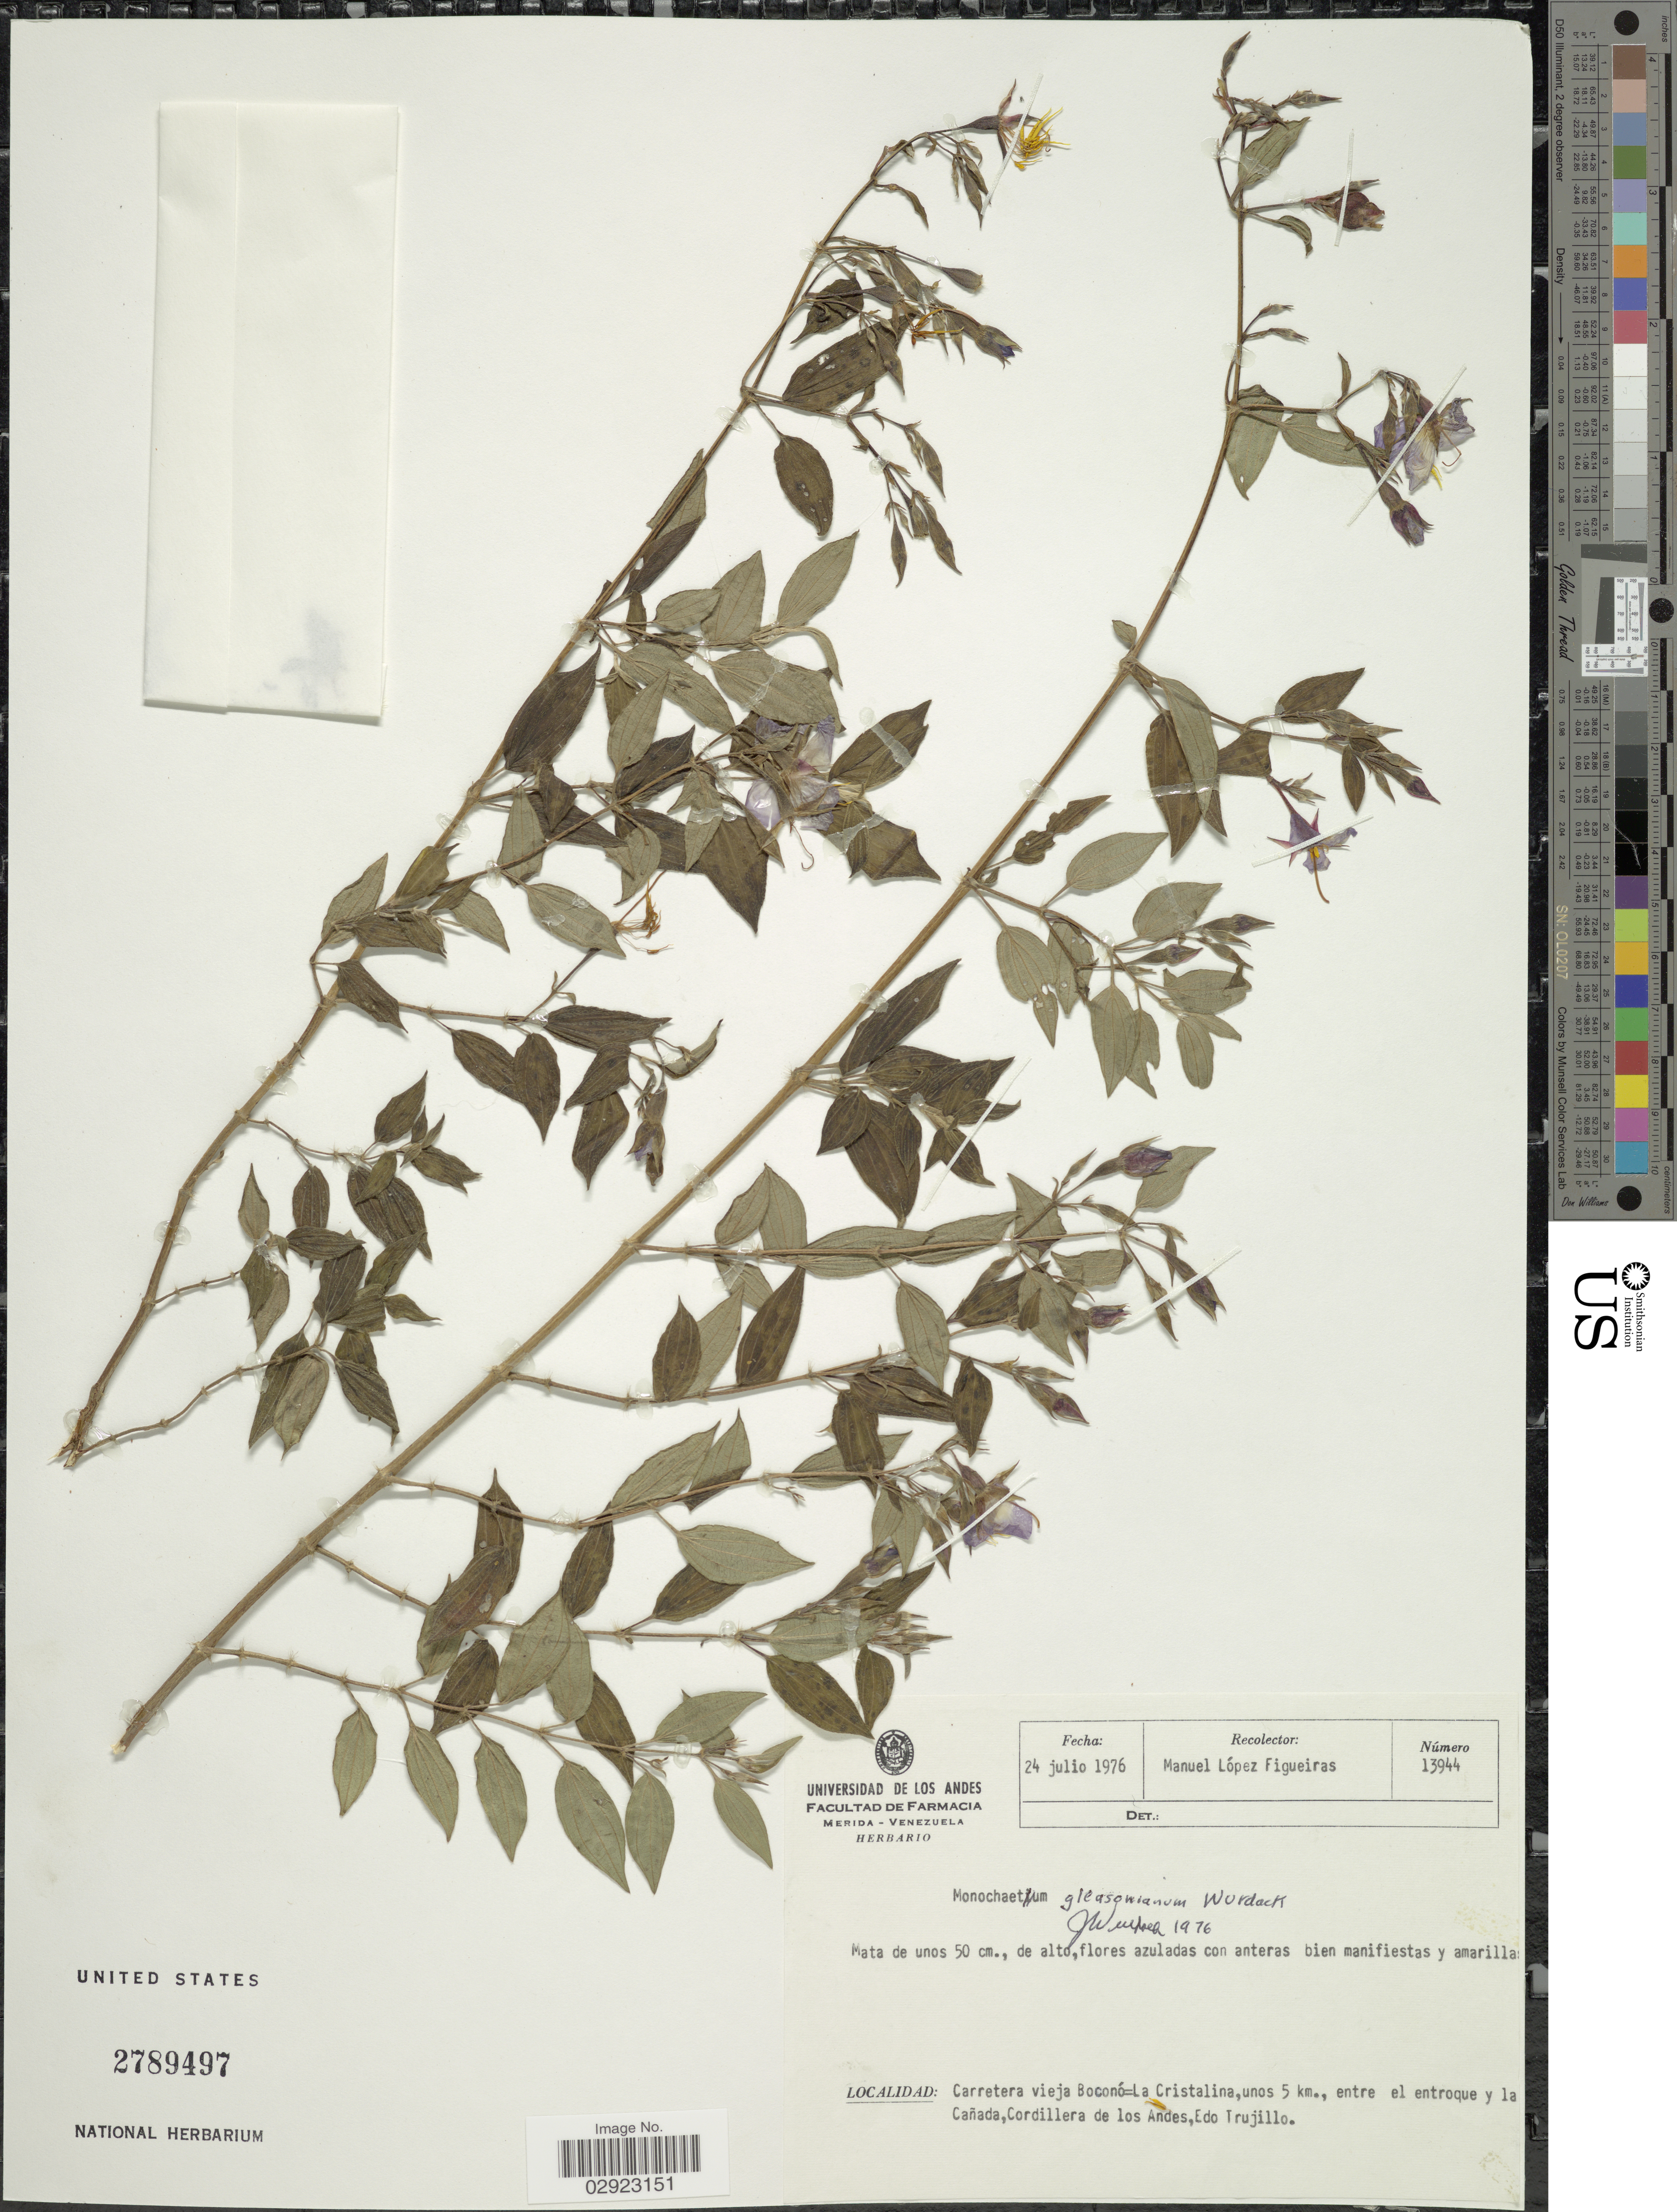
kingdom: Plantae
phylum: Tracheophyta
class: Magnoliopsida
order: Myrtales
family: Melastomataceae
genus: Monochaetum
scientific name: Monochaetum gleasonianum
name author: Wurdack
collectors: M. López Figueiras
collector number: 13944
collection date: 1976-07-24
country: Venezuela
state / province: Trujillo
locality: Carretera vieja Boconó=La Cristalina, unos 5 km. entre el entroque y la Cañada, Cordillera de los Andes.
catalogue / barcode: US 2789497